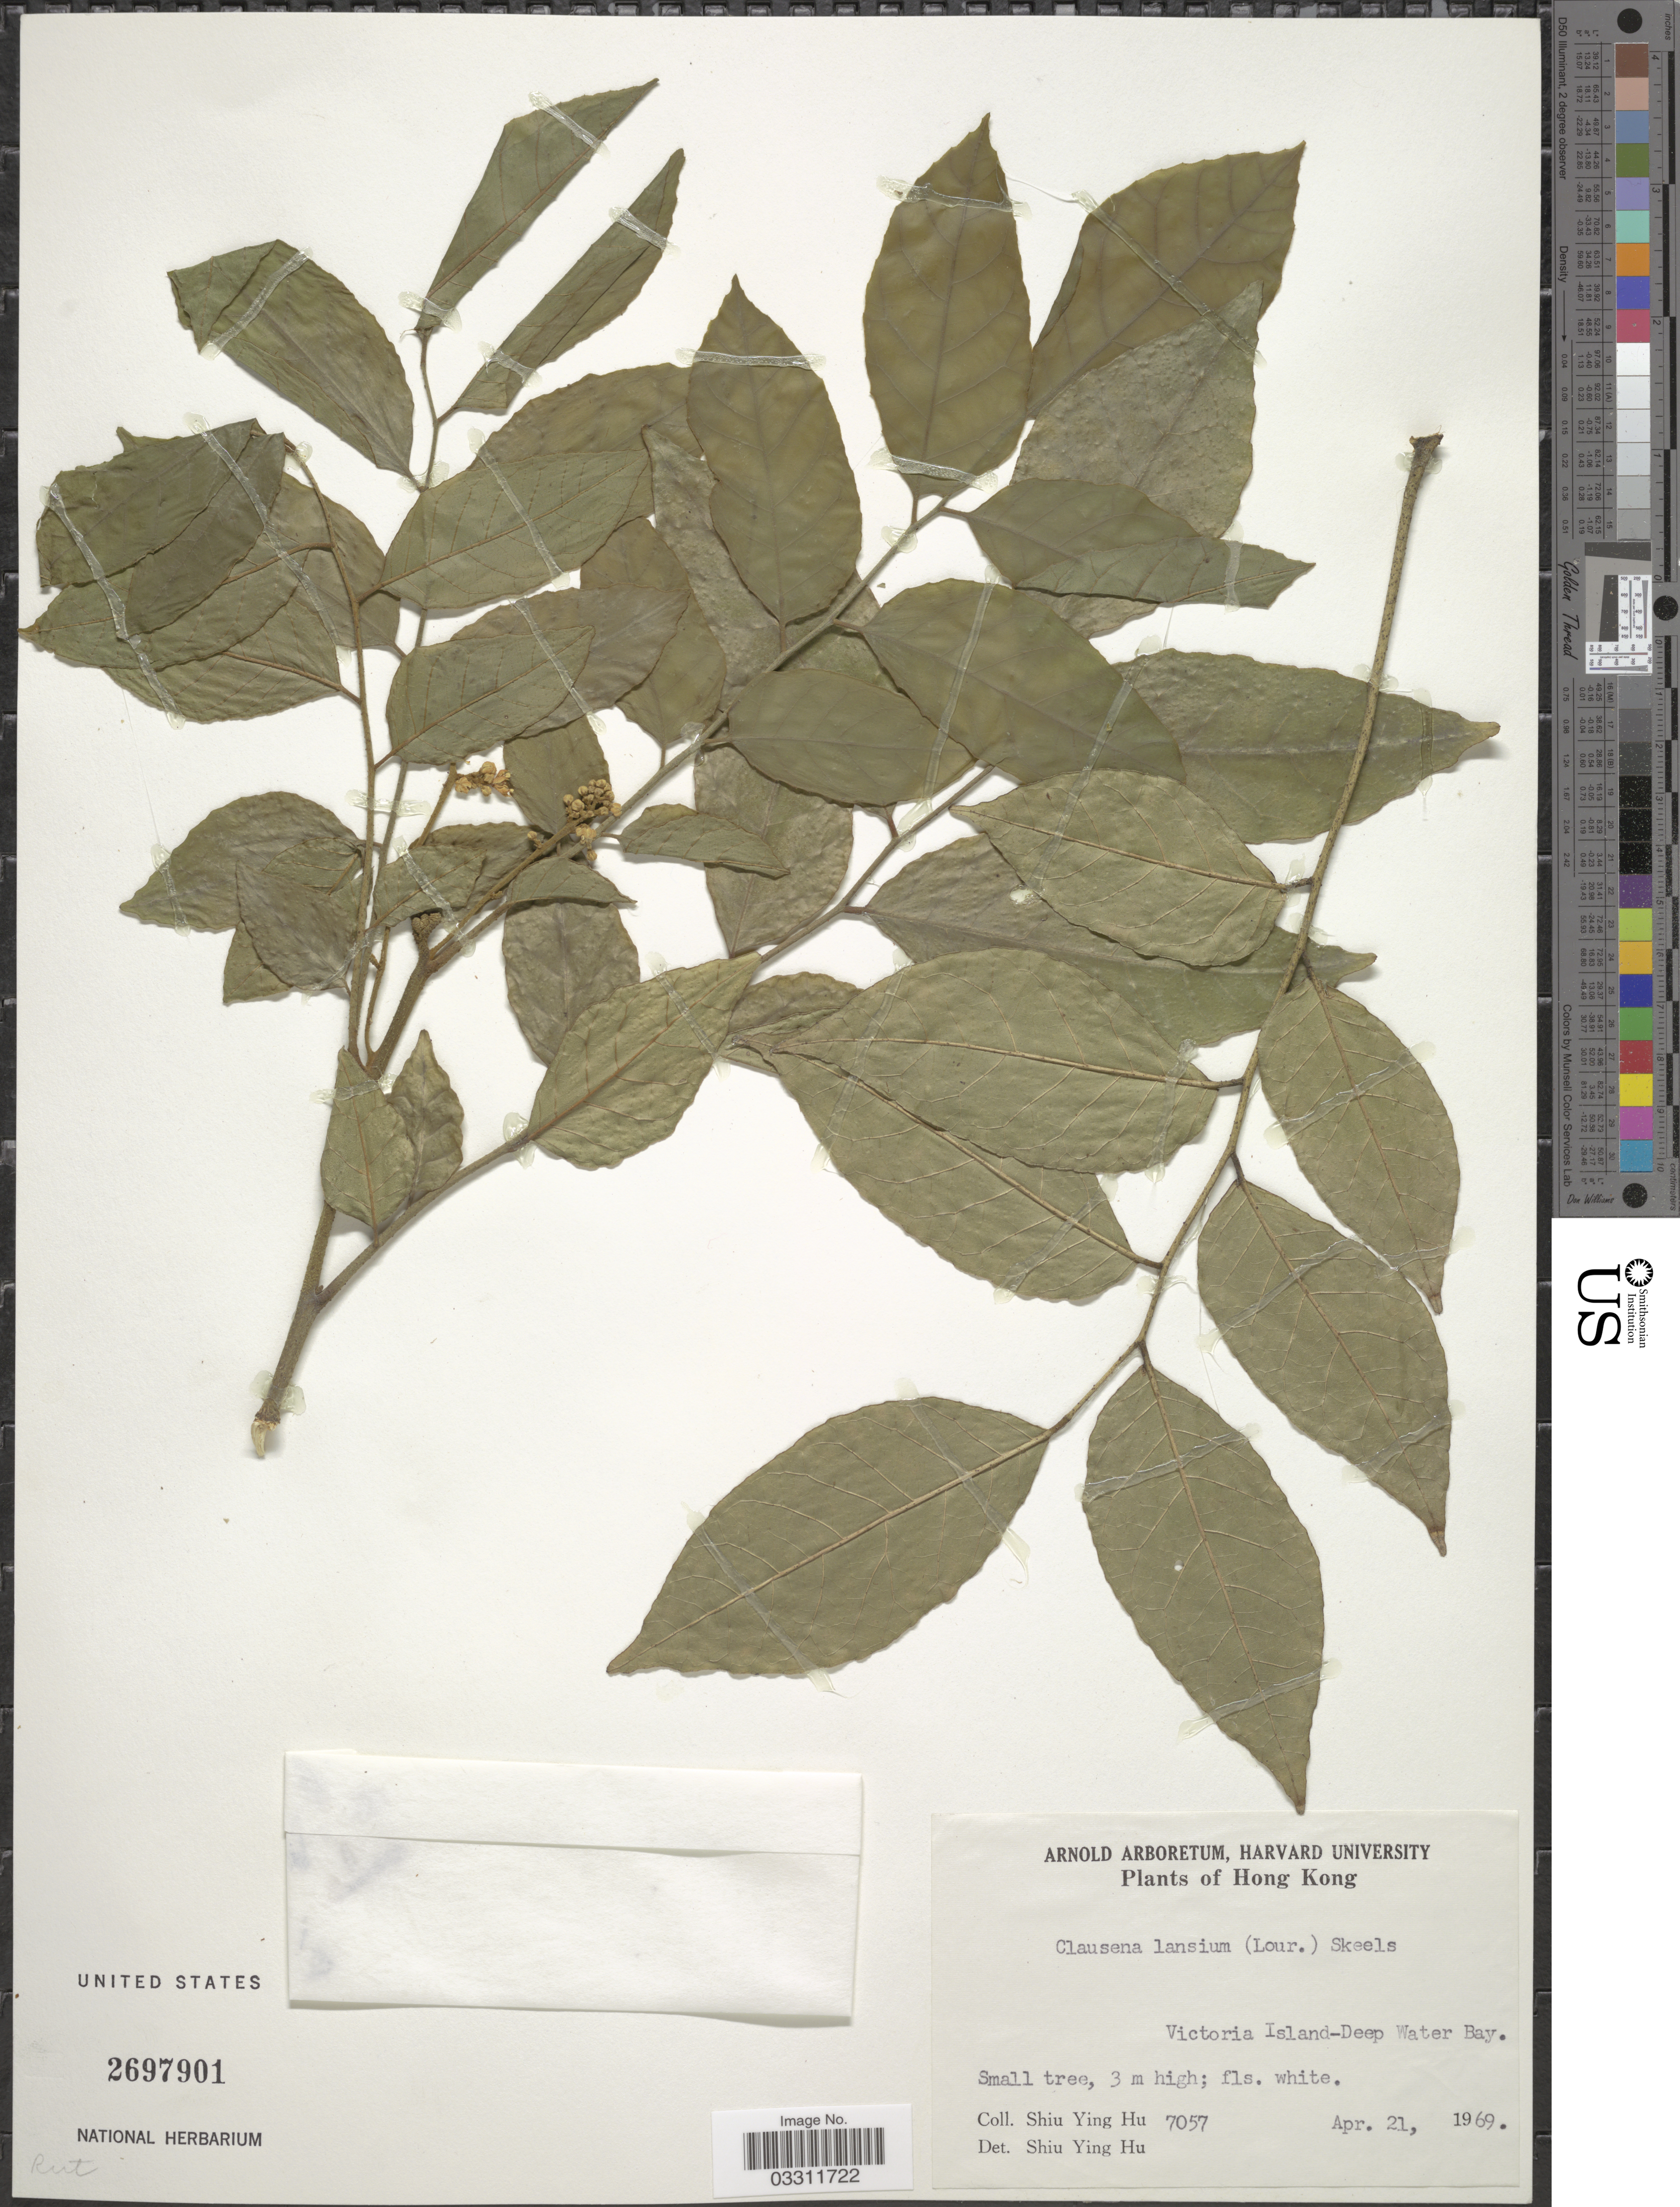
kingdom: Plantae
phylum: Tracheophyta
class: Magnoliopsida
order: Sapindales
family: Rutaceae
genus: Clausena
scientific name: Clausena lansium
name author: (Lour.) Skeels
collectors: S. Y. Hu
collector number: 7057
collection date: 1969-04-21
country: China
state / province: Hong Kong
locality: Victoria Island-Deep Water Bay.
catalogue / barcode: US 2697901